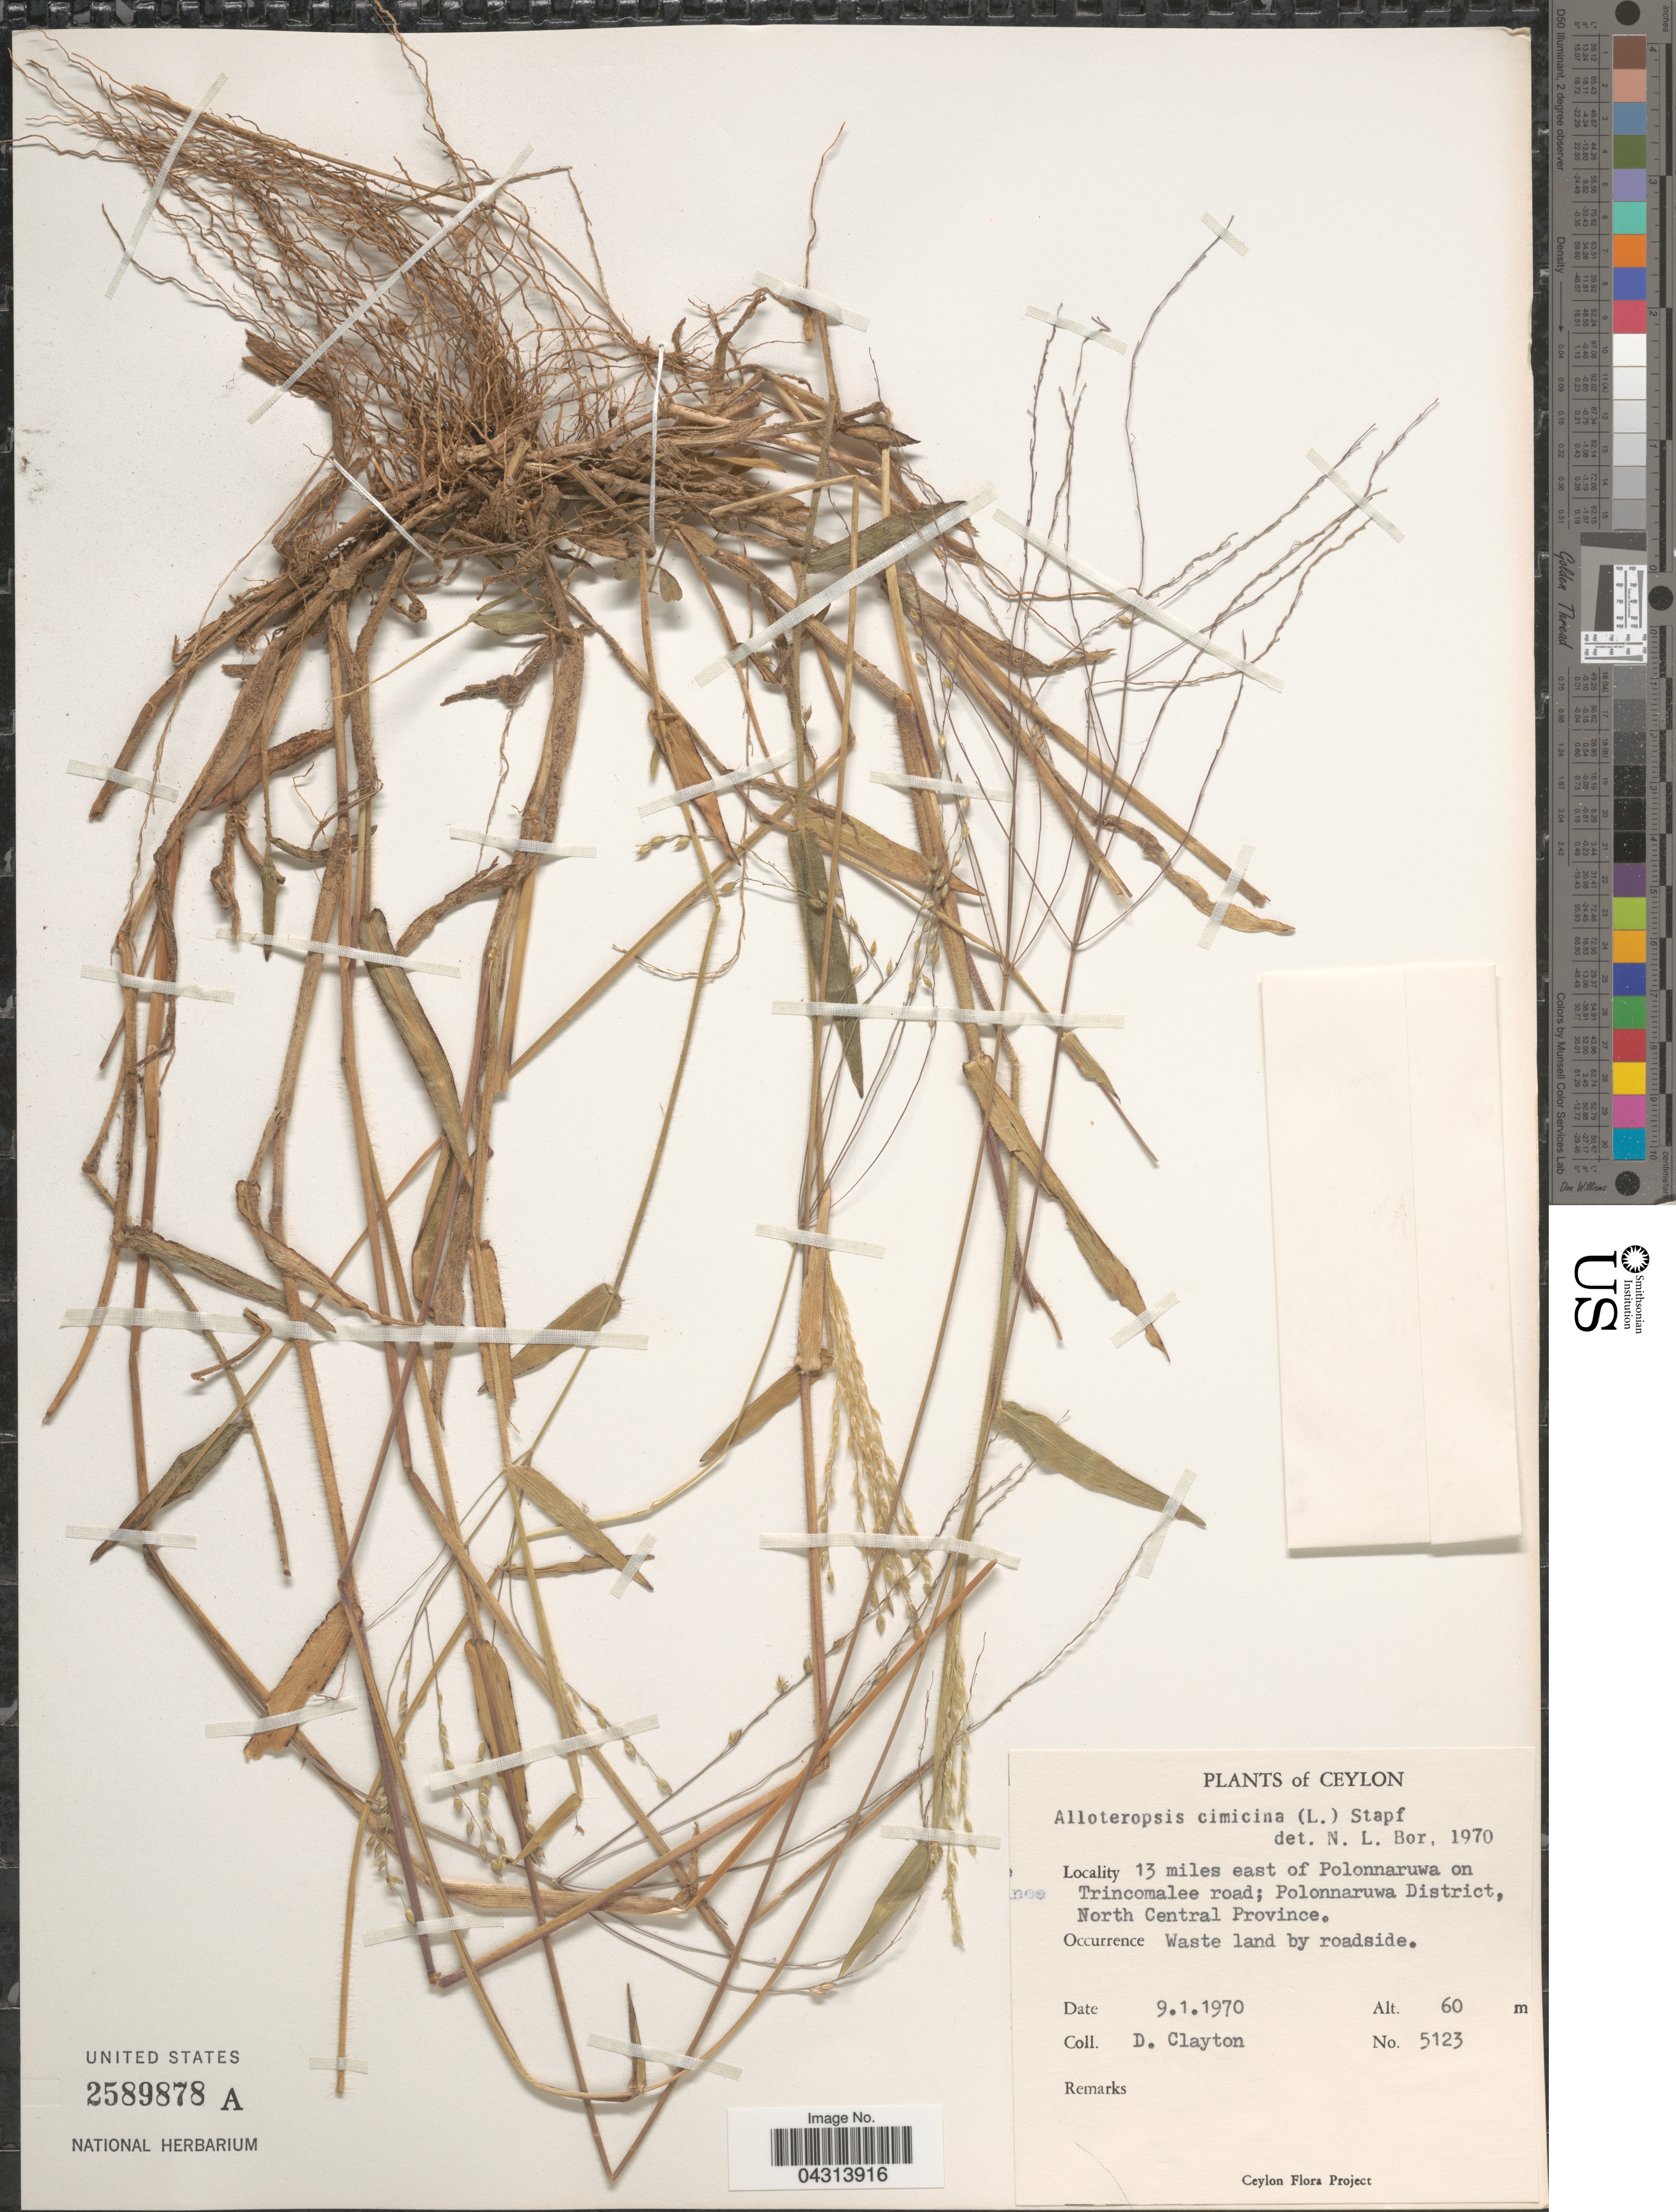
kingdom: Plantae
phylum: Tracheophyta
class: Liliopsida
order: Poales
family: Poaceae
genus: Alloteropsis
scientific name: Alloteropsis cimicina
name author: (L.) Stapf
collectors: D. Clayton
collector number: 5123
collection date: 1970-01-09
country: Sri Lanka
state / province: North Central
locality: Ceylon. 13 miles east of Polonnaruwa on Trincomalee road; Polonnaruwa District.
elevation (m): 60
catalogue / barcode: US 2589878A